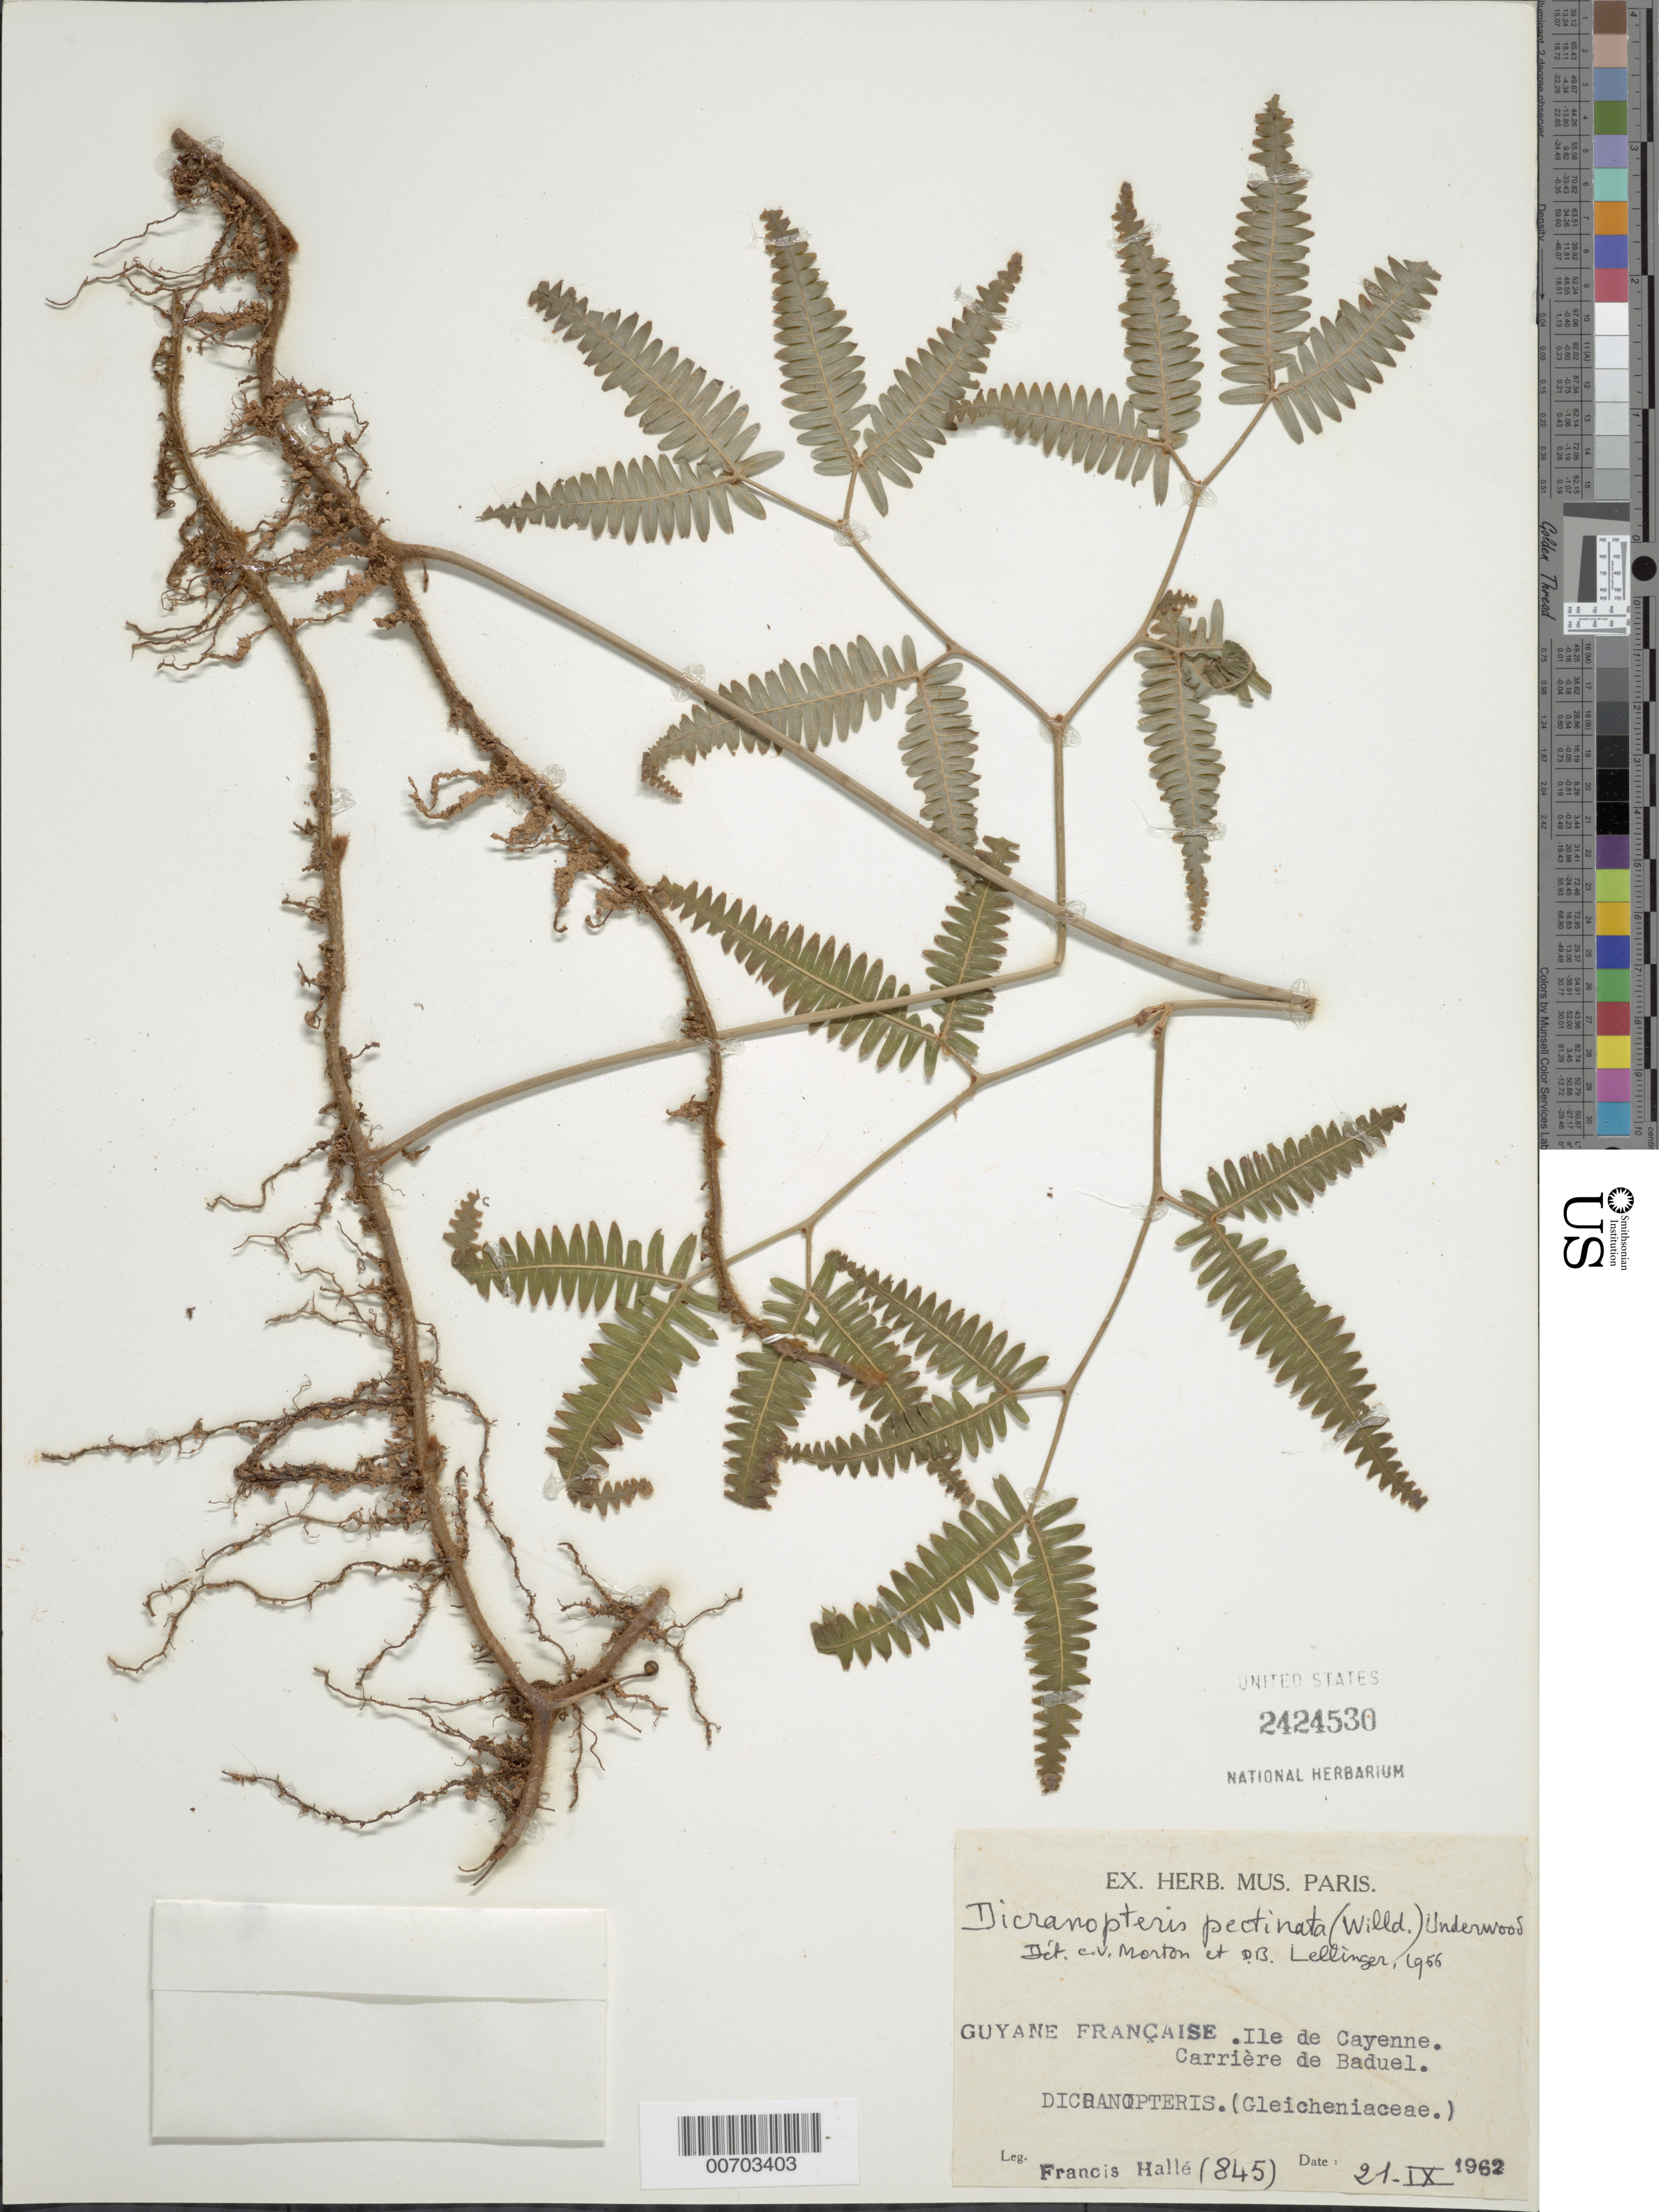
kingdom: Plantae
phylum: Tracheophyta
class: Polypodiopsida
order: Gleicheniales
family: Gleicheniaceae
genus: Gleichenella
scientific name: Gleichenella pectinata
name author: (Willd.) Ching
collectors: F. Hallé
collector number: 845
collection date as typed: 21-Sep-62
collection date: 1962-09-21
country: French Guiana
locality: Ile de Cayenne, Baduel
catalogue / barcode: US 2424530